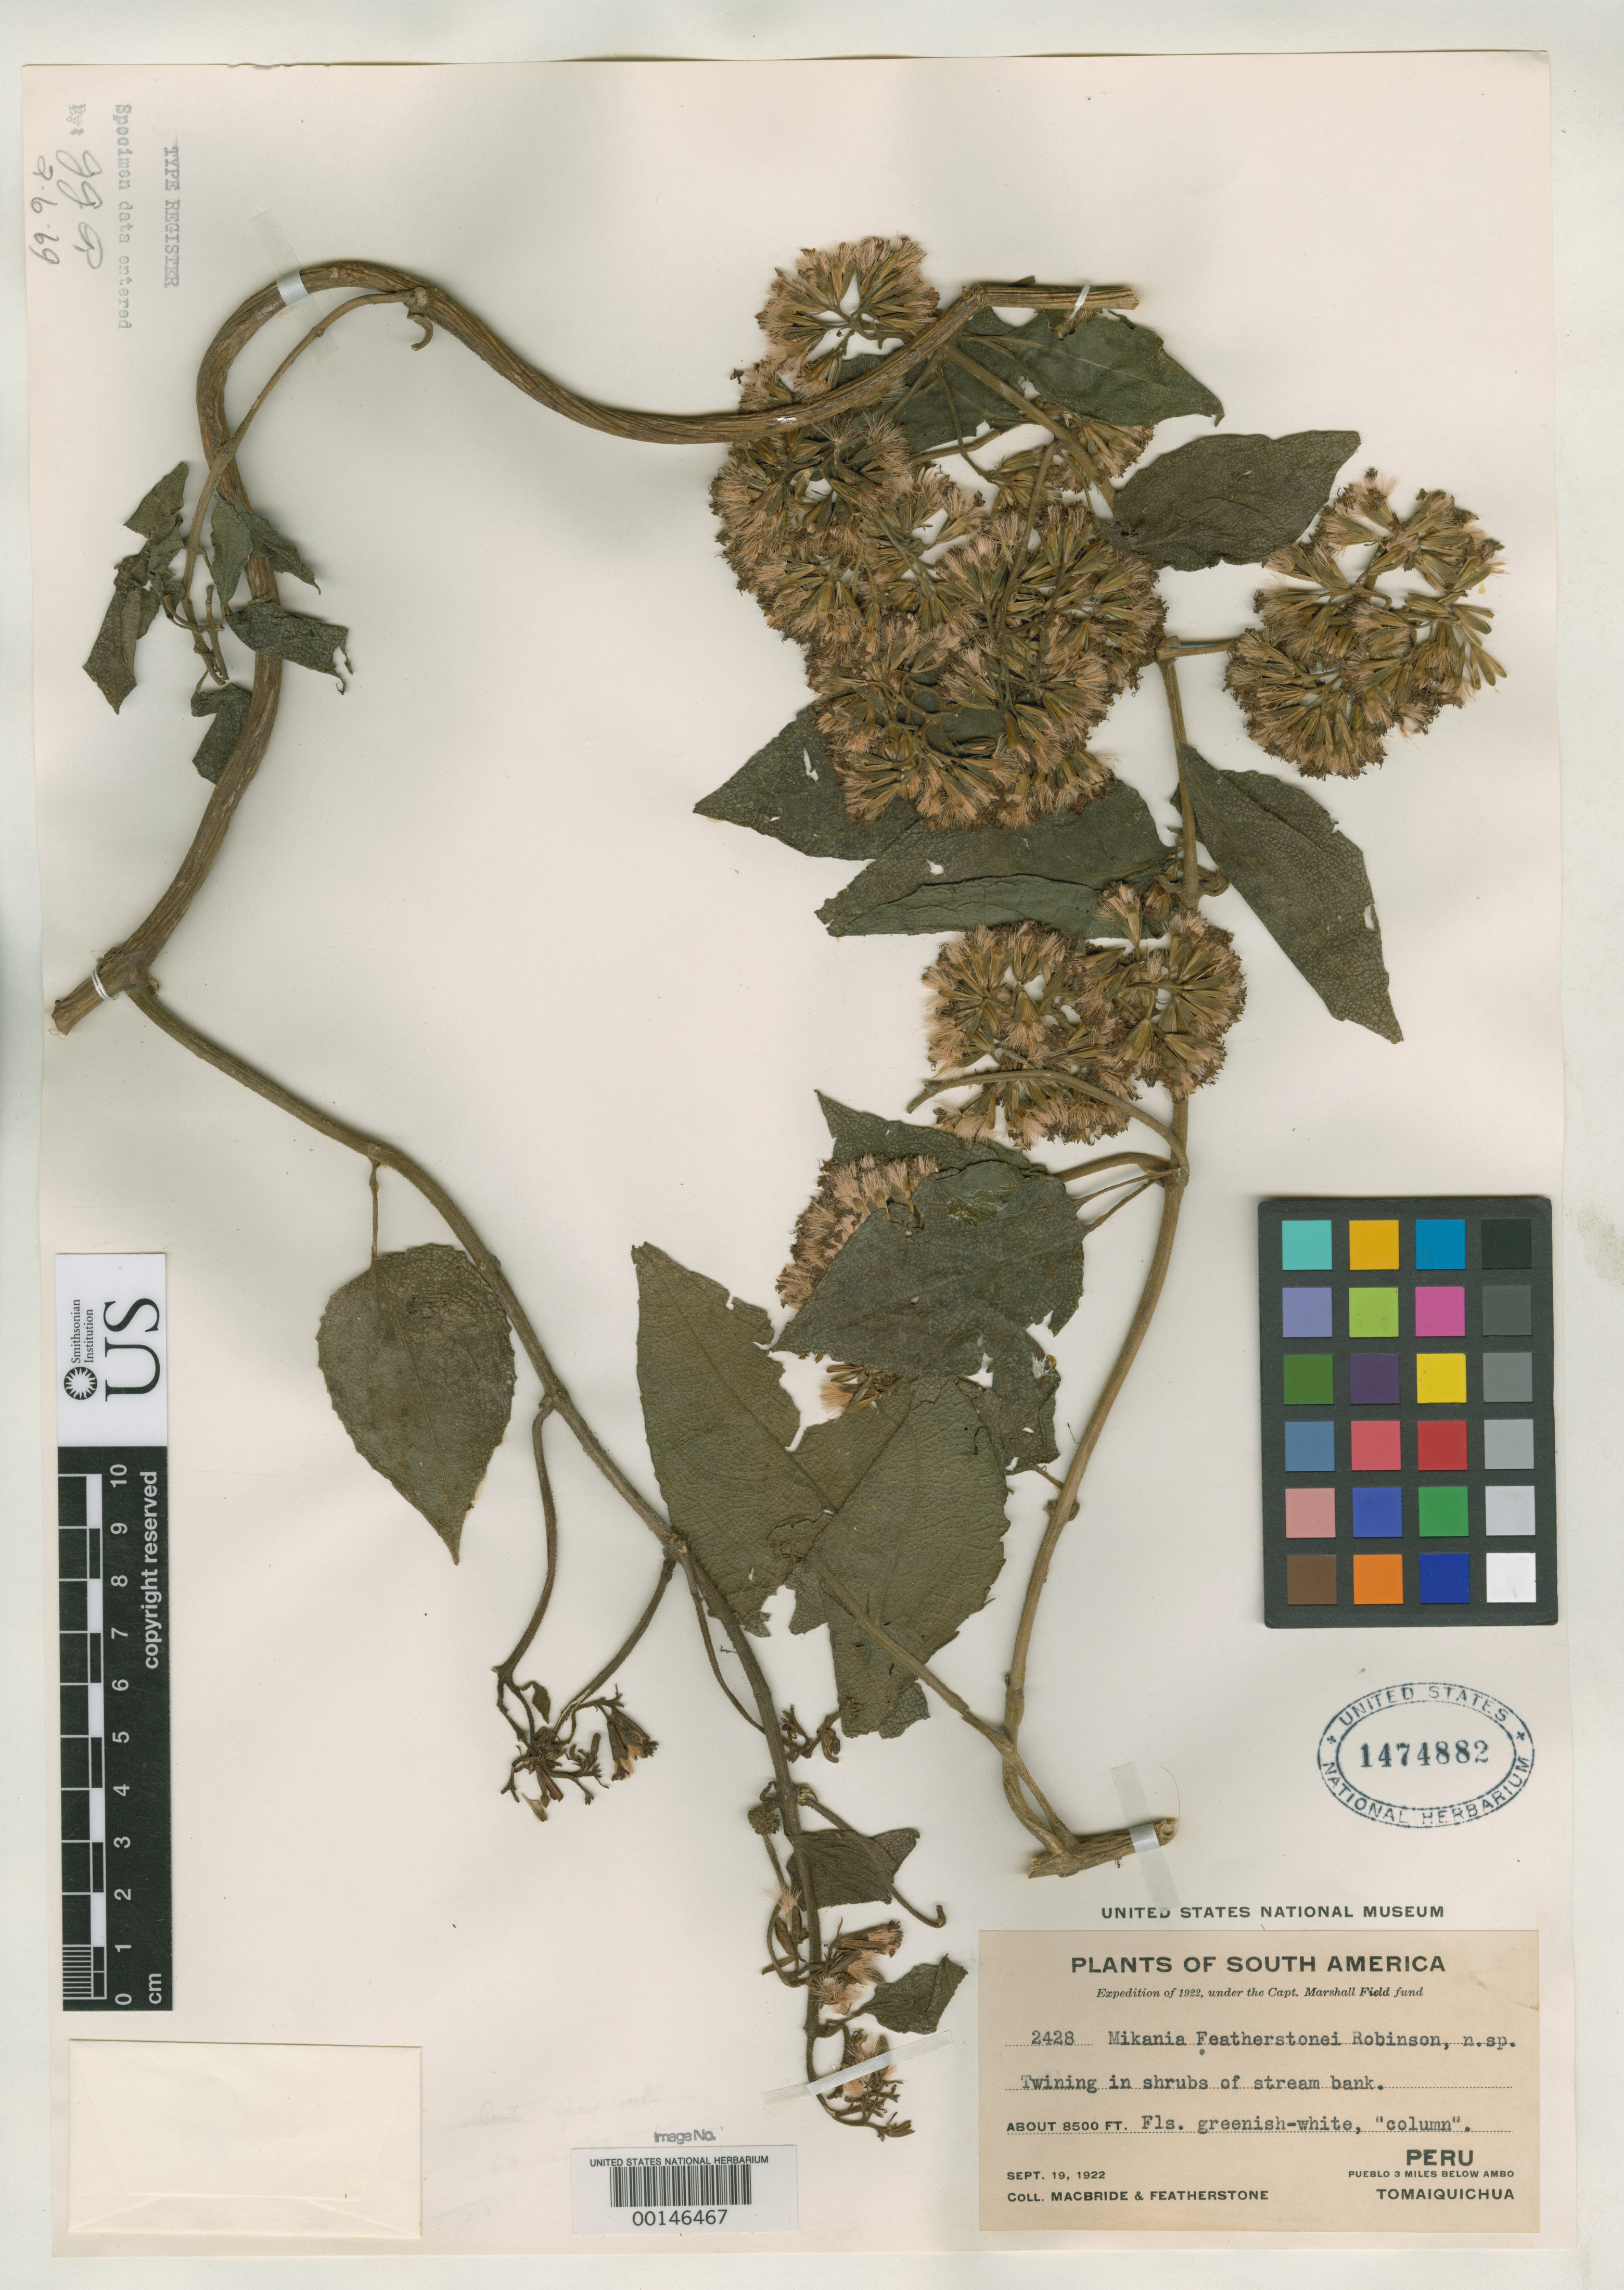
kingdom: Plantae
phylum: Tracheophyta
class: Magnoliopsida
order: Asterales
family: Asteraceae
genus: Mikania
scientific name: Mikania featherstonei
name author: B.L. Rob.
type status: Isotype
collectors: J. F. Macbride & W. Featherstone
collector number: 2428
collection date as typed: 19 Sep 1922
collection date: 1922-09-19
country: Peru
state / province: Huánuco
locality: Ambo - Tomaiquichua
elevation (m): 2200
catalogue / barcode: US 1474882